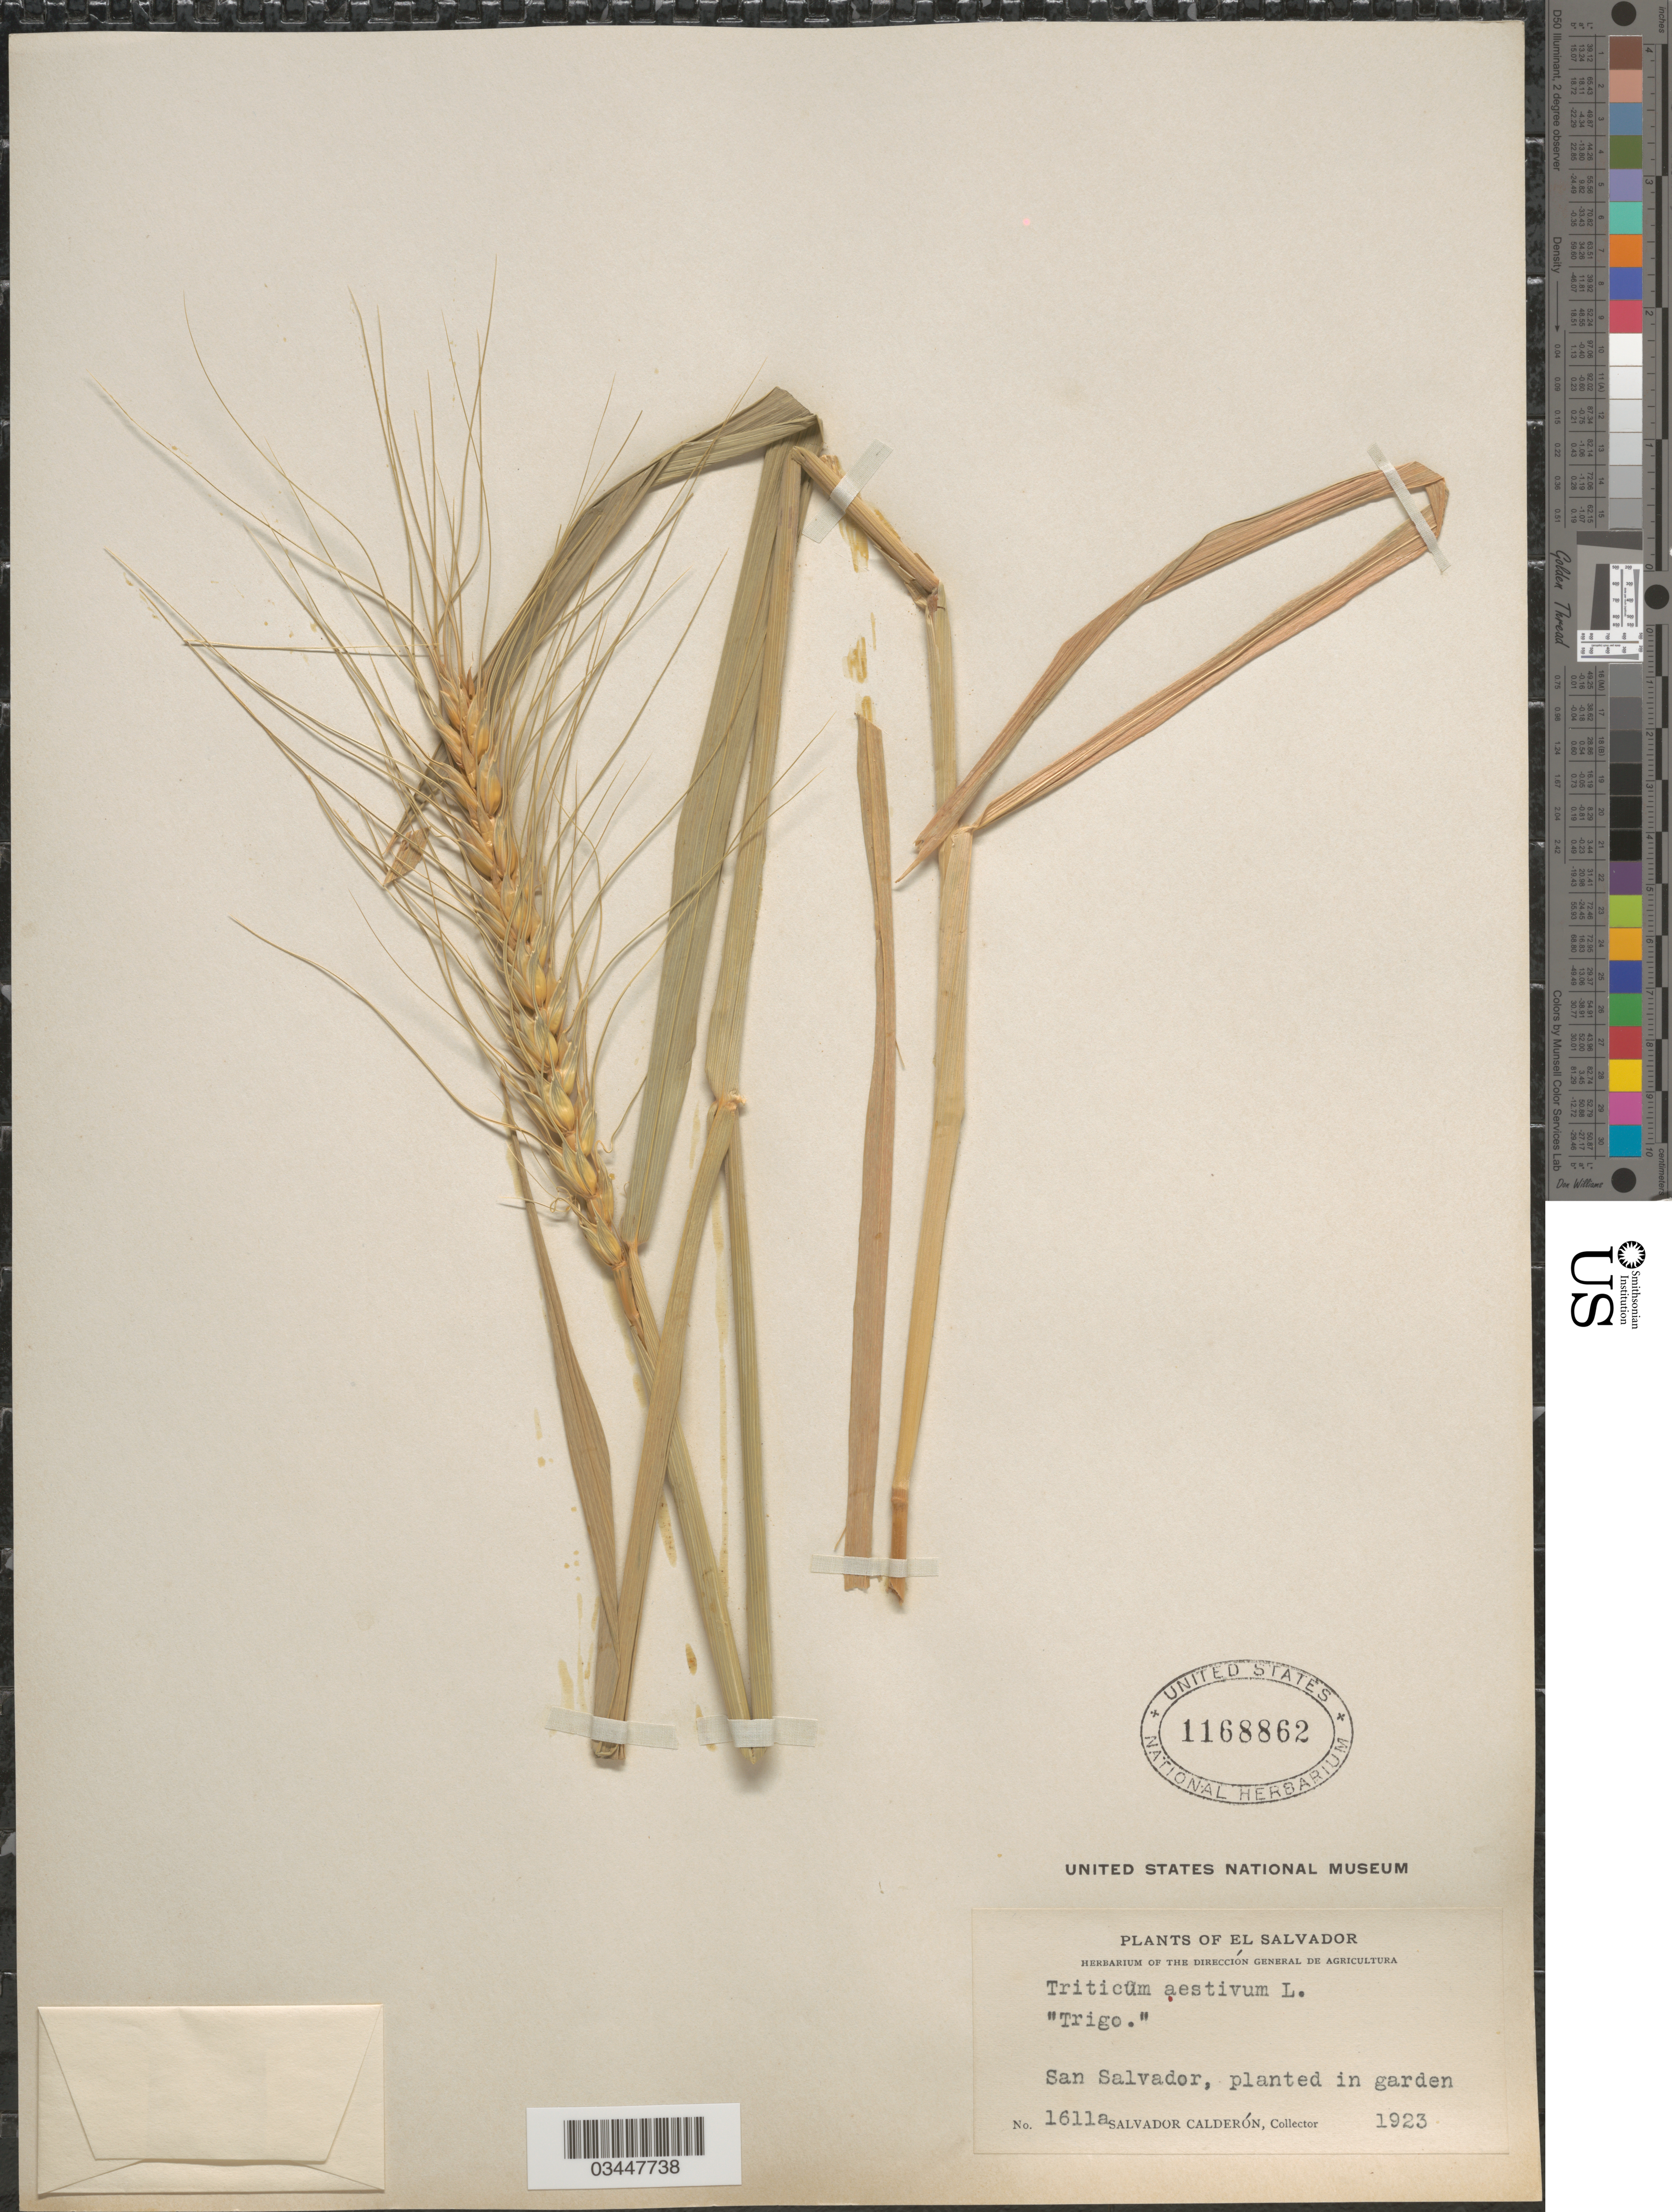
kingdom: Plantae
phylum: Tracheophyta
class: Liliopsida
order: Poales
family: Poaceae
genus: Triticum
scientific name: Triticum aestivum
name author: L.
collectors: S. Calderón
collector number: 1611a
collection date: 1923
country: El Salvador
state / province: San Salvador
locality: Planted in garden.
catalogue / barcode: US 1168862